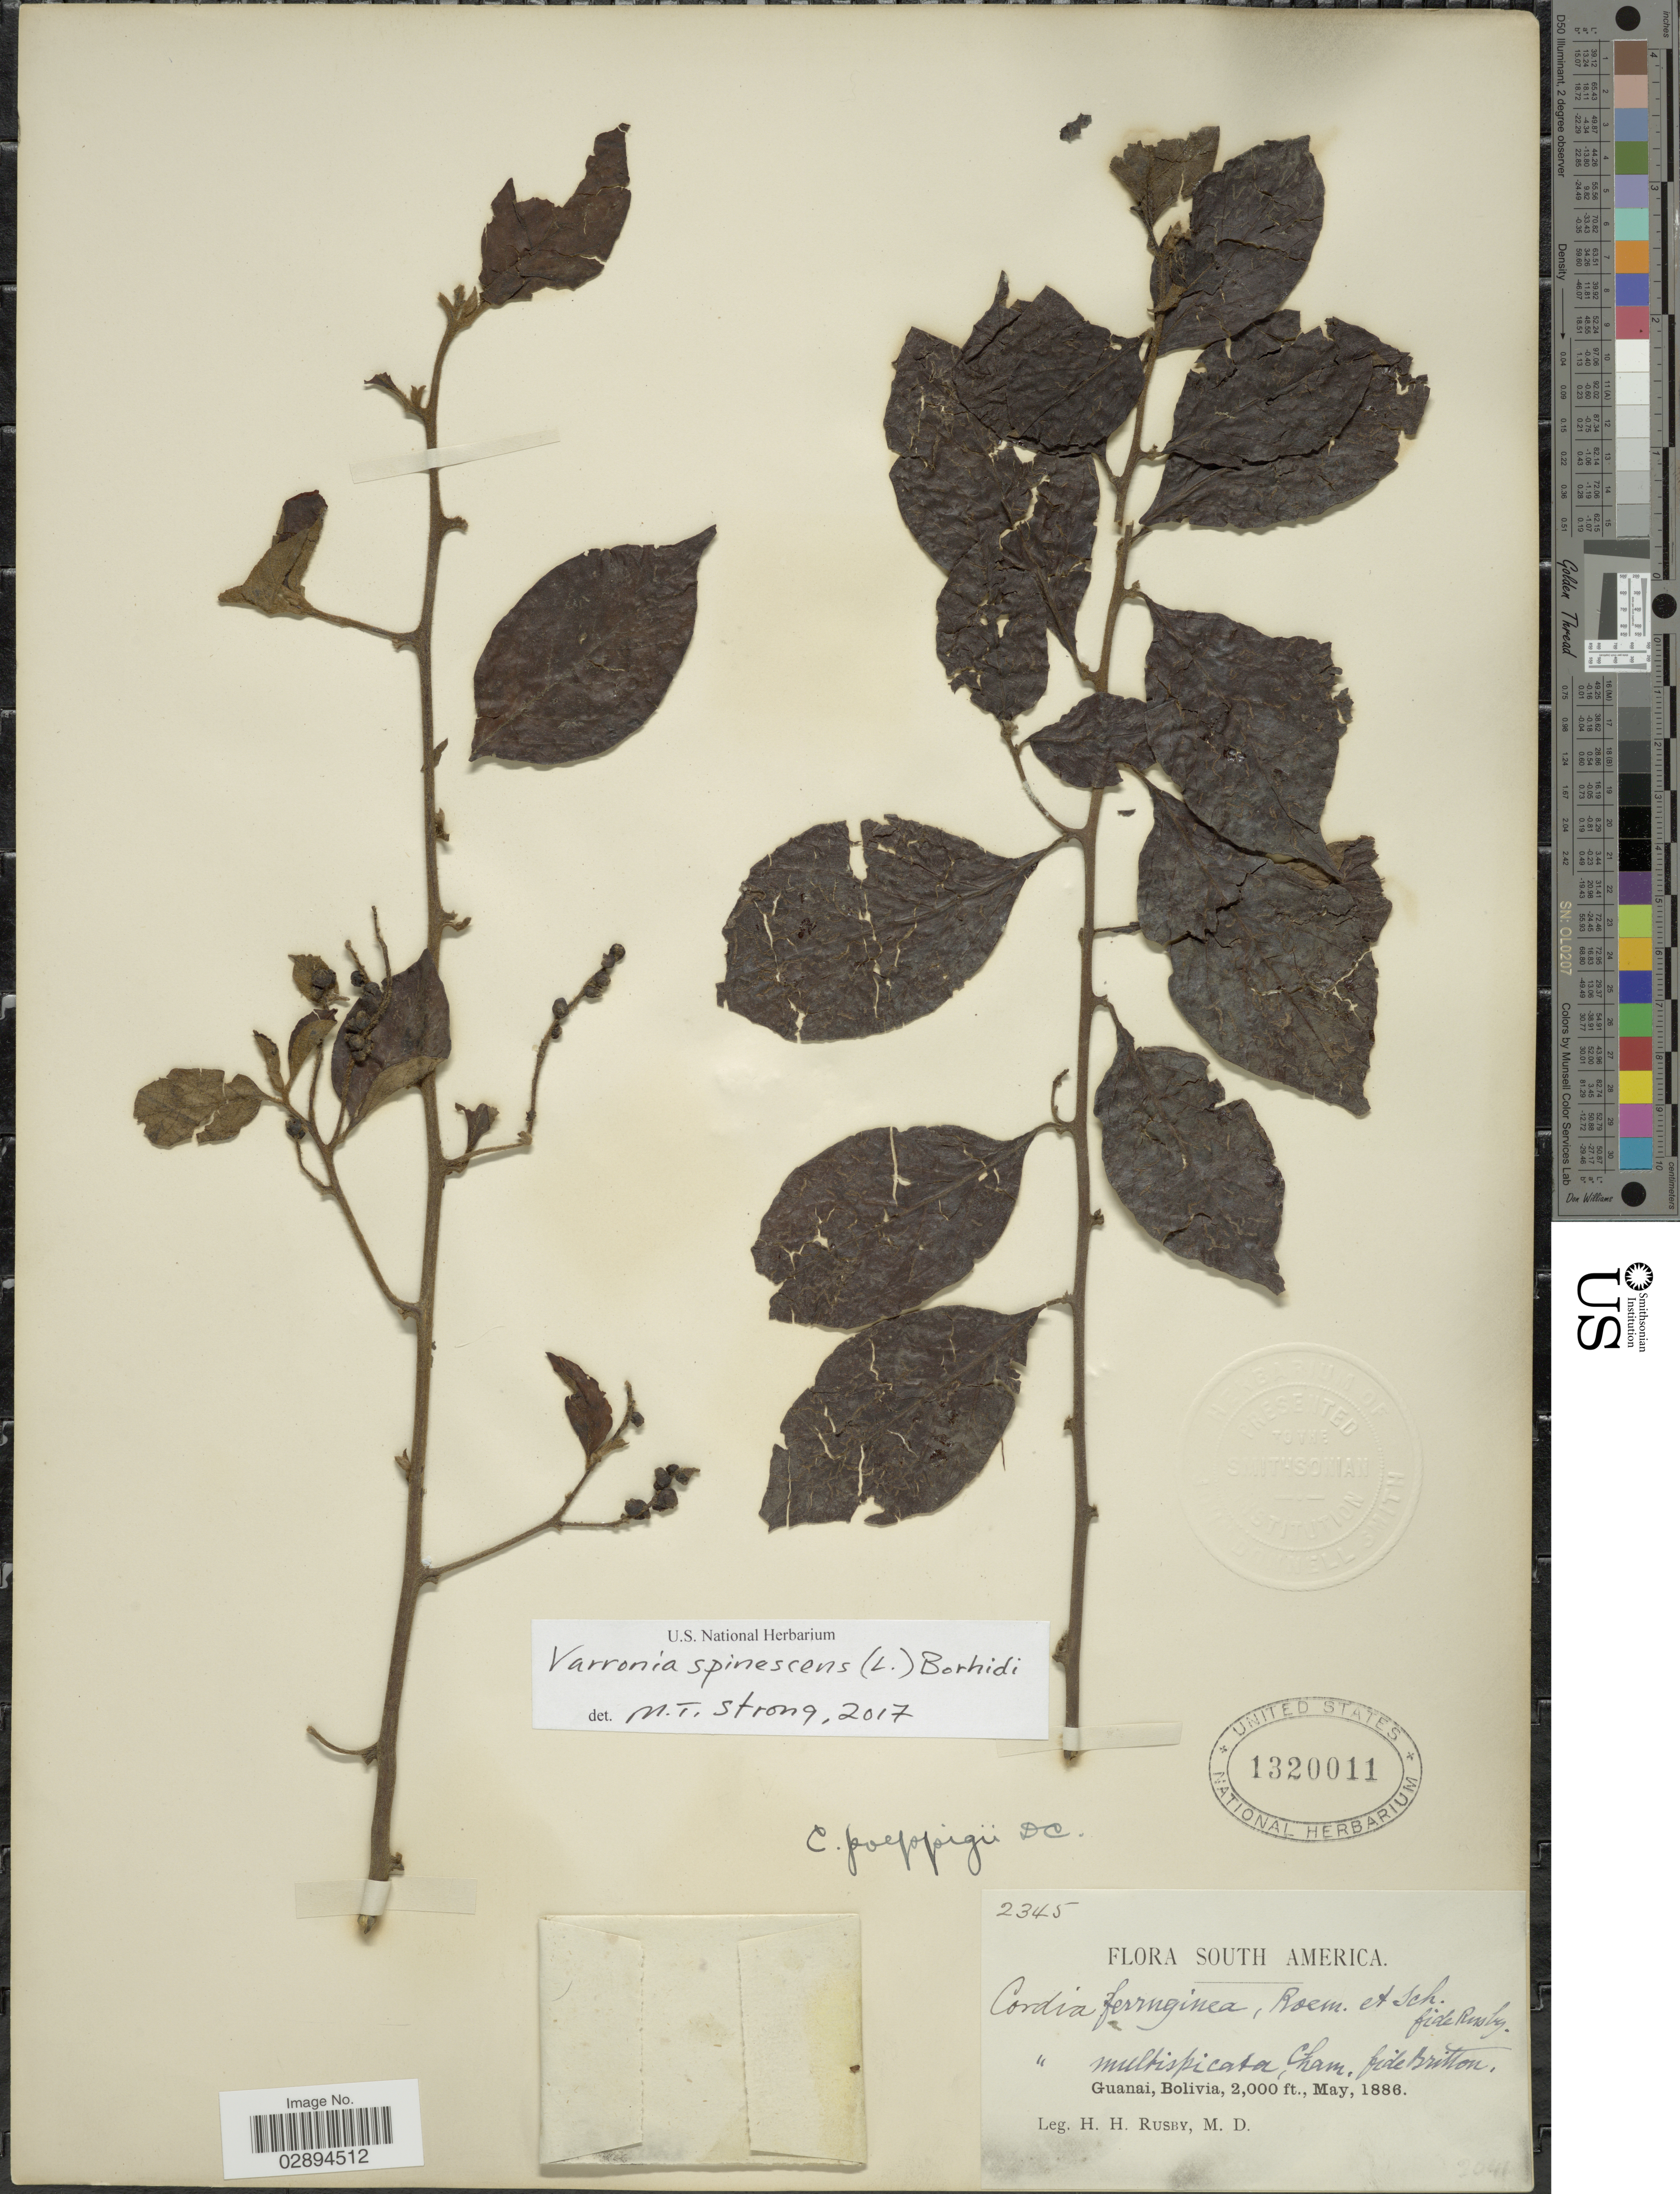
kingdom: Plantae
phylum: Tracheophyta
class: Magnoliopsida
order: Boraginales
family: Cordiaceae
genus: Varronia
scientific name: Varronia spinescens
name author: (L.) Borhidi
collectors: H. H. Rusby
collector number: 2345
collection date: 1886-05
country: Bolivia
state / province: La Páz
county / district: Larecaja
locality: Guanay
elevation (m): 610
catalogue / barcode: US 1320011